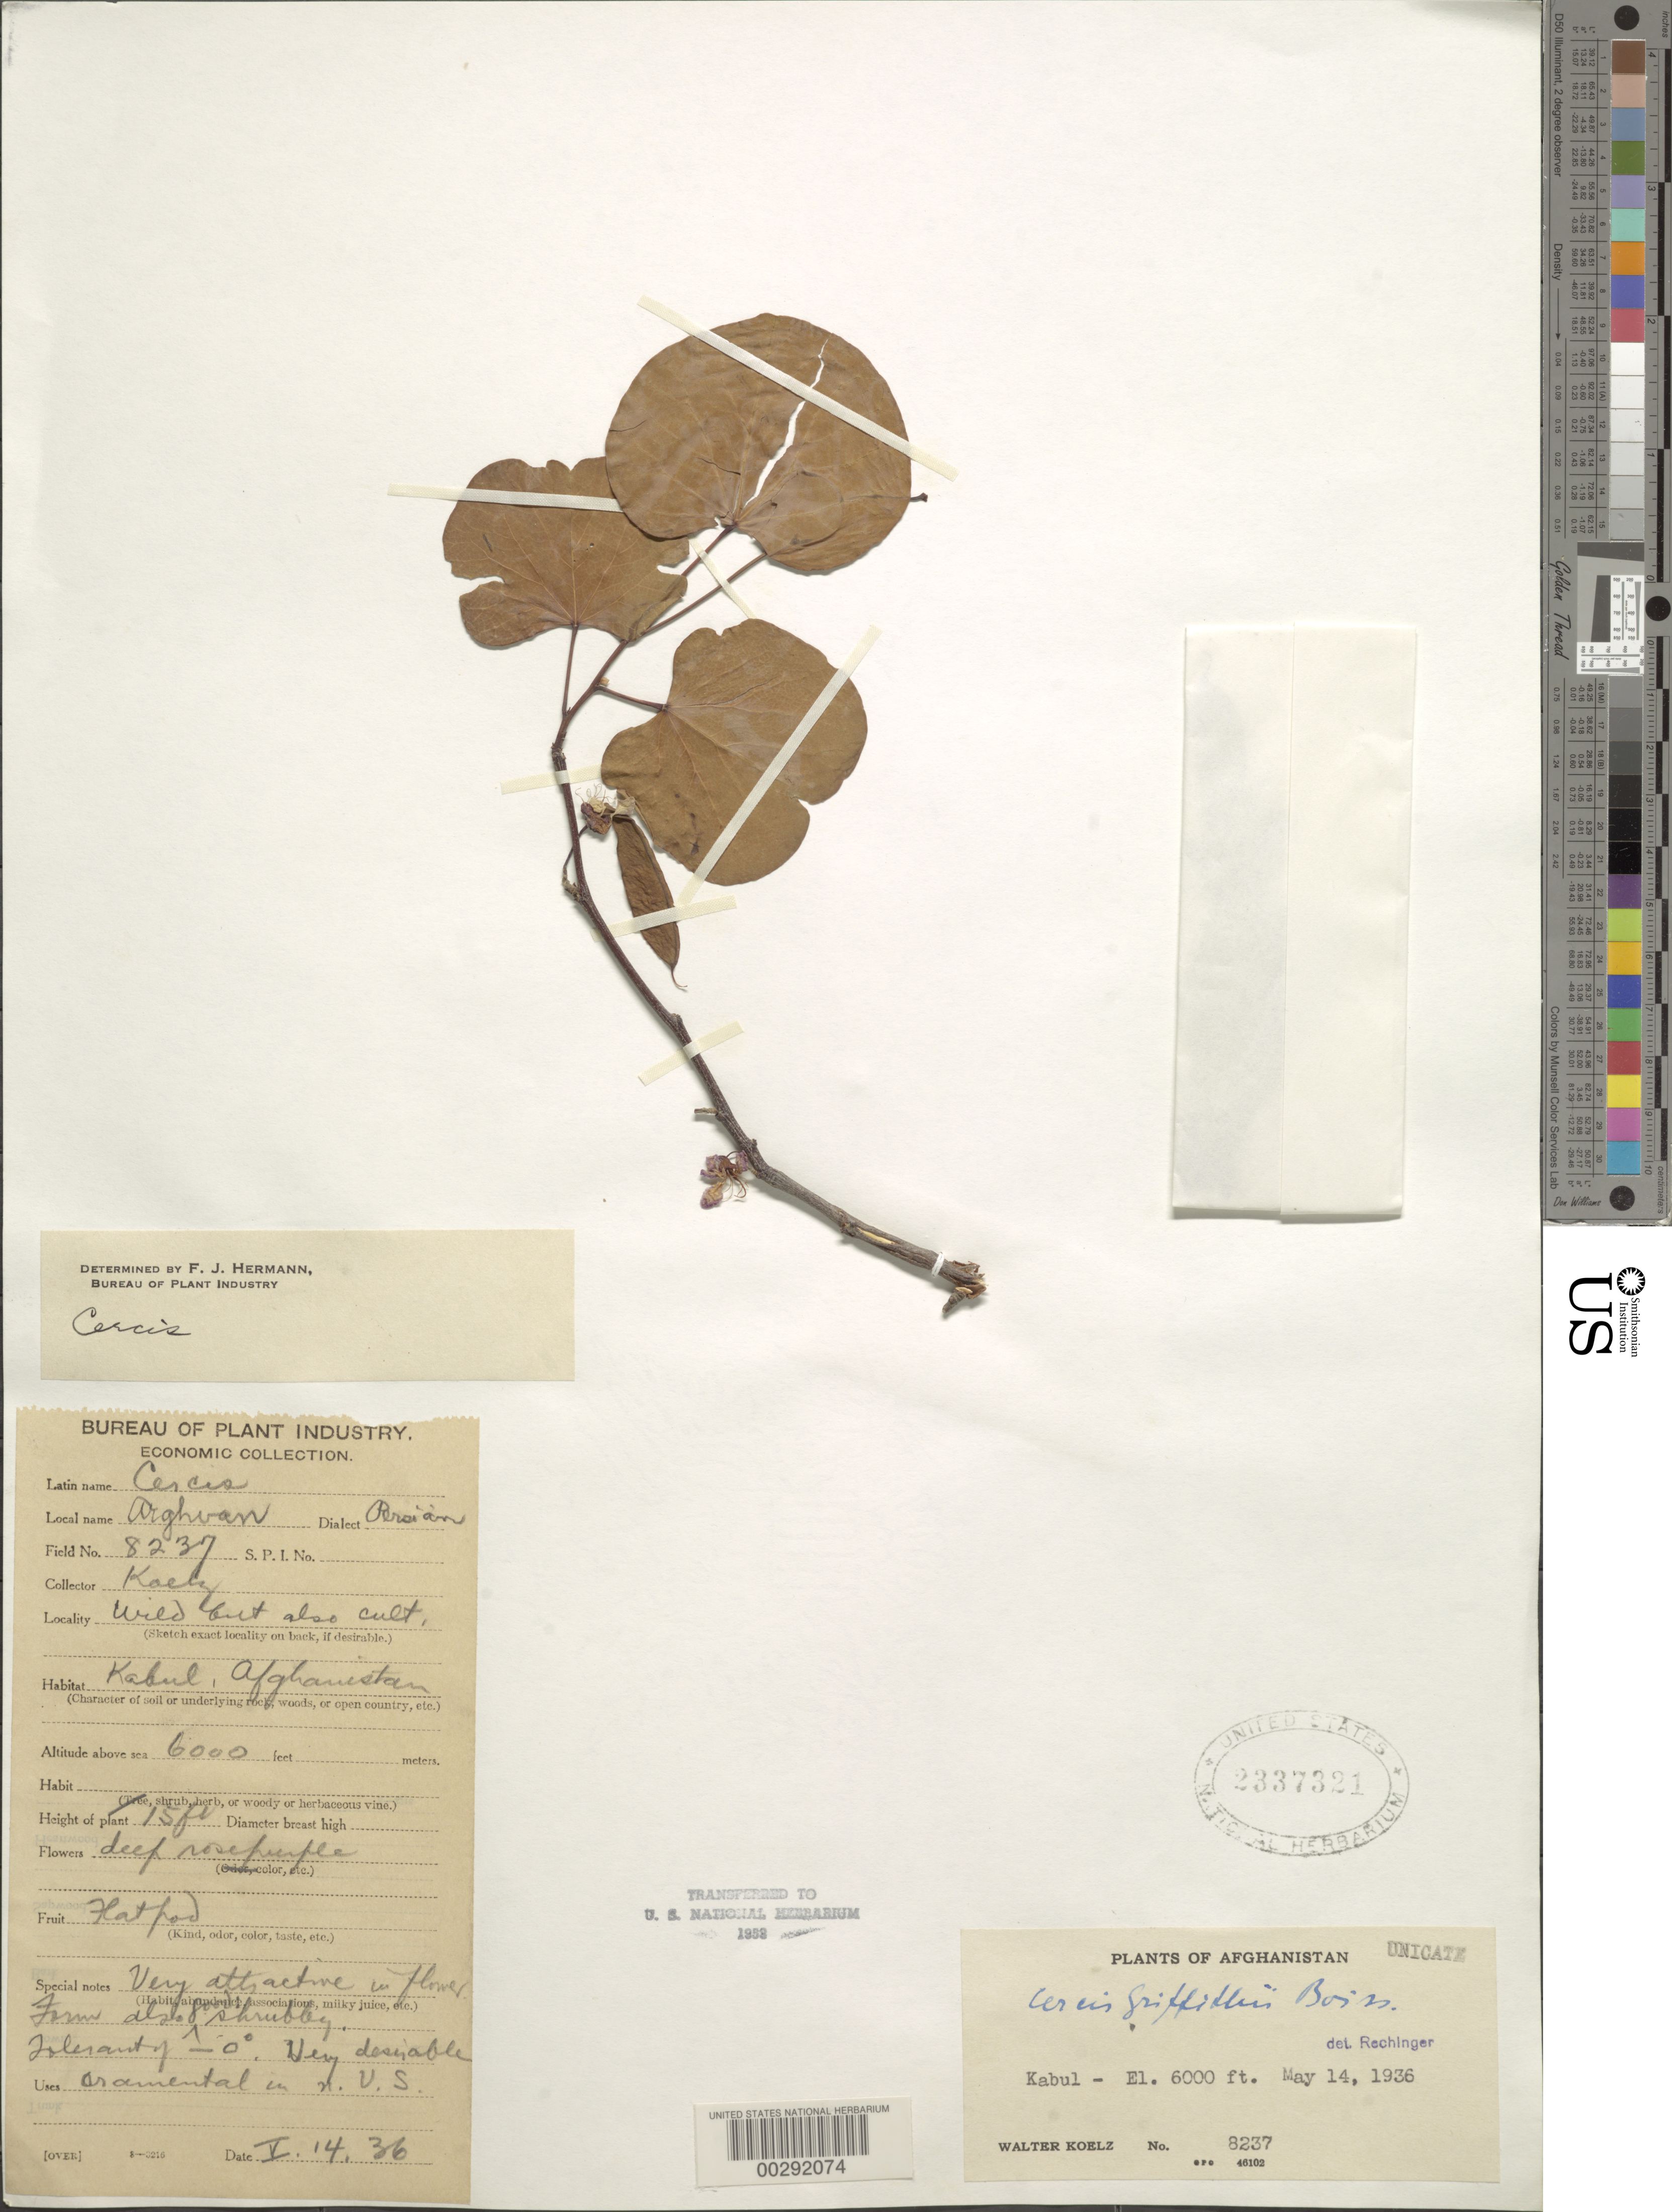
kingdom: Plantae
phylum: Tracheophyta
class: Magnoliopsida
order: Fabales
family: Fabaceae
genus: Cercis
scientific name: Cercis griffithii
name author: Boiss.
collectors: W. N. Koelz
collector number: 8237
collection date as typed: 14 May 1936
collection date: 1936-05-14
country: Afghanistan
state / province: Kabul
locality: Kabul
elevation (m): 1829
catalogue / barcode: US 2337321